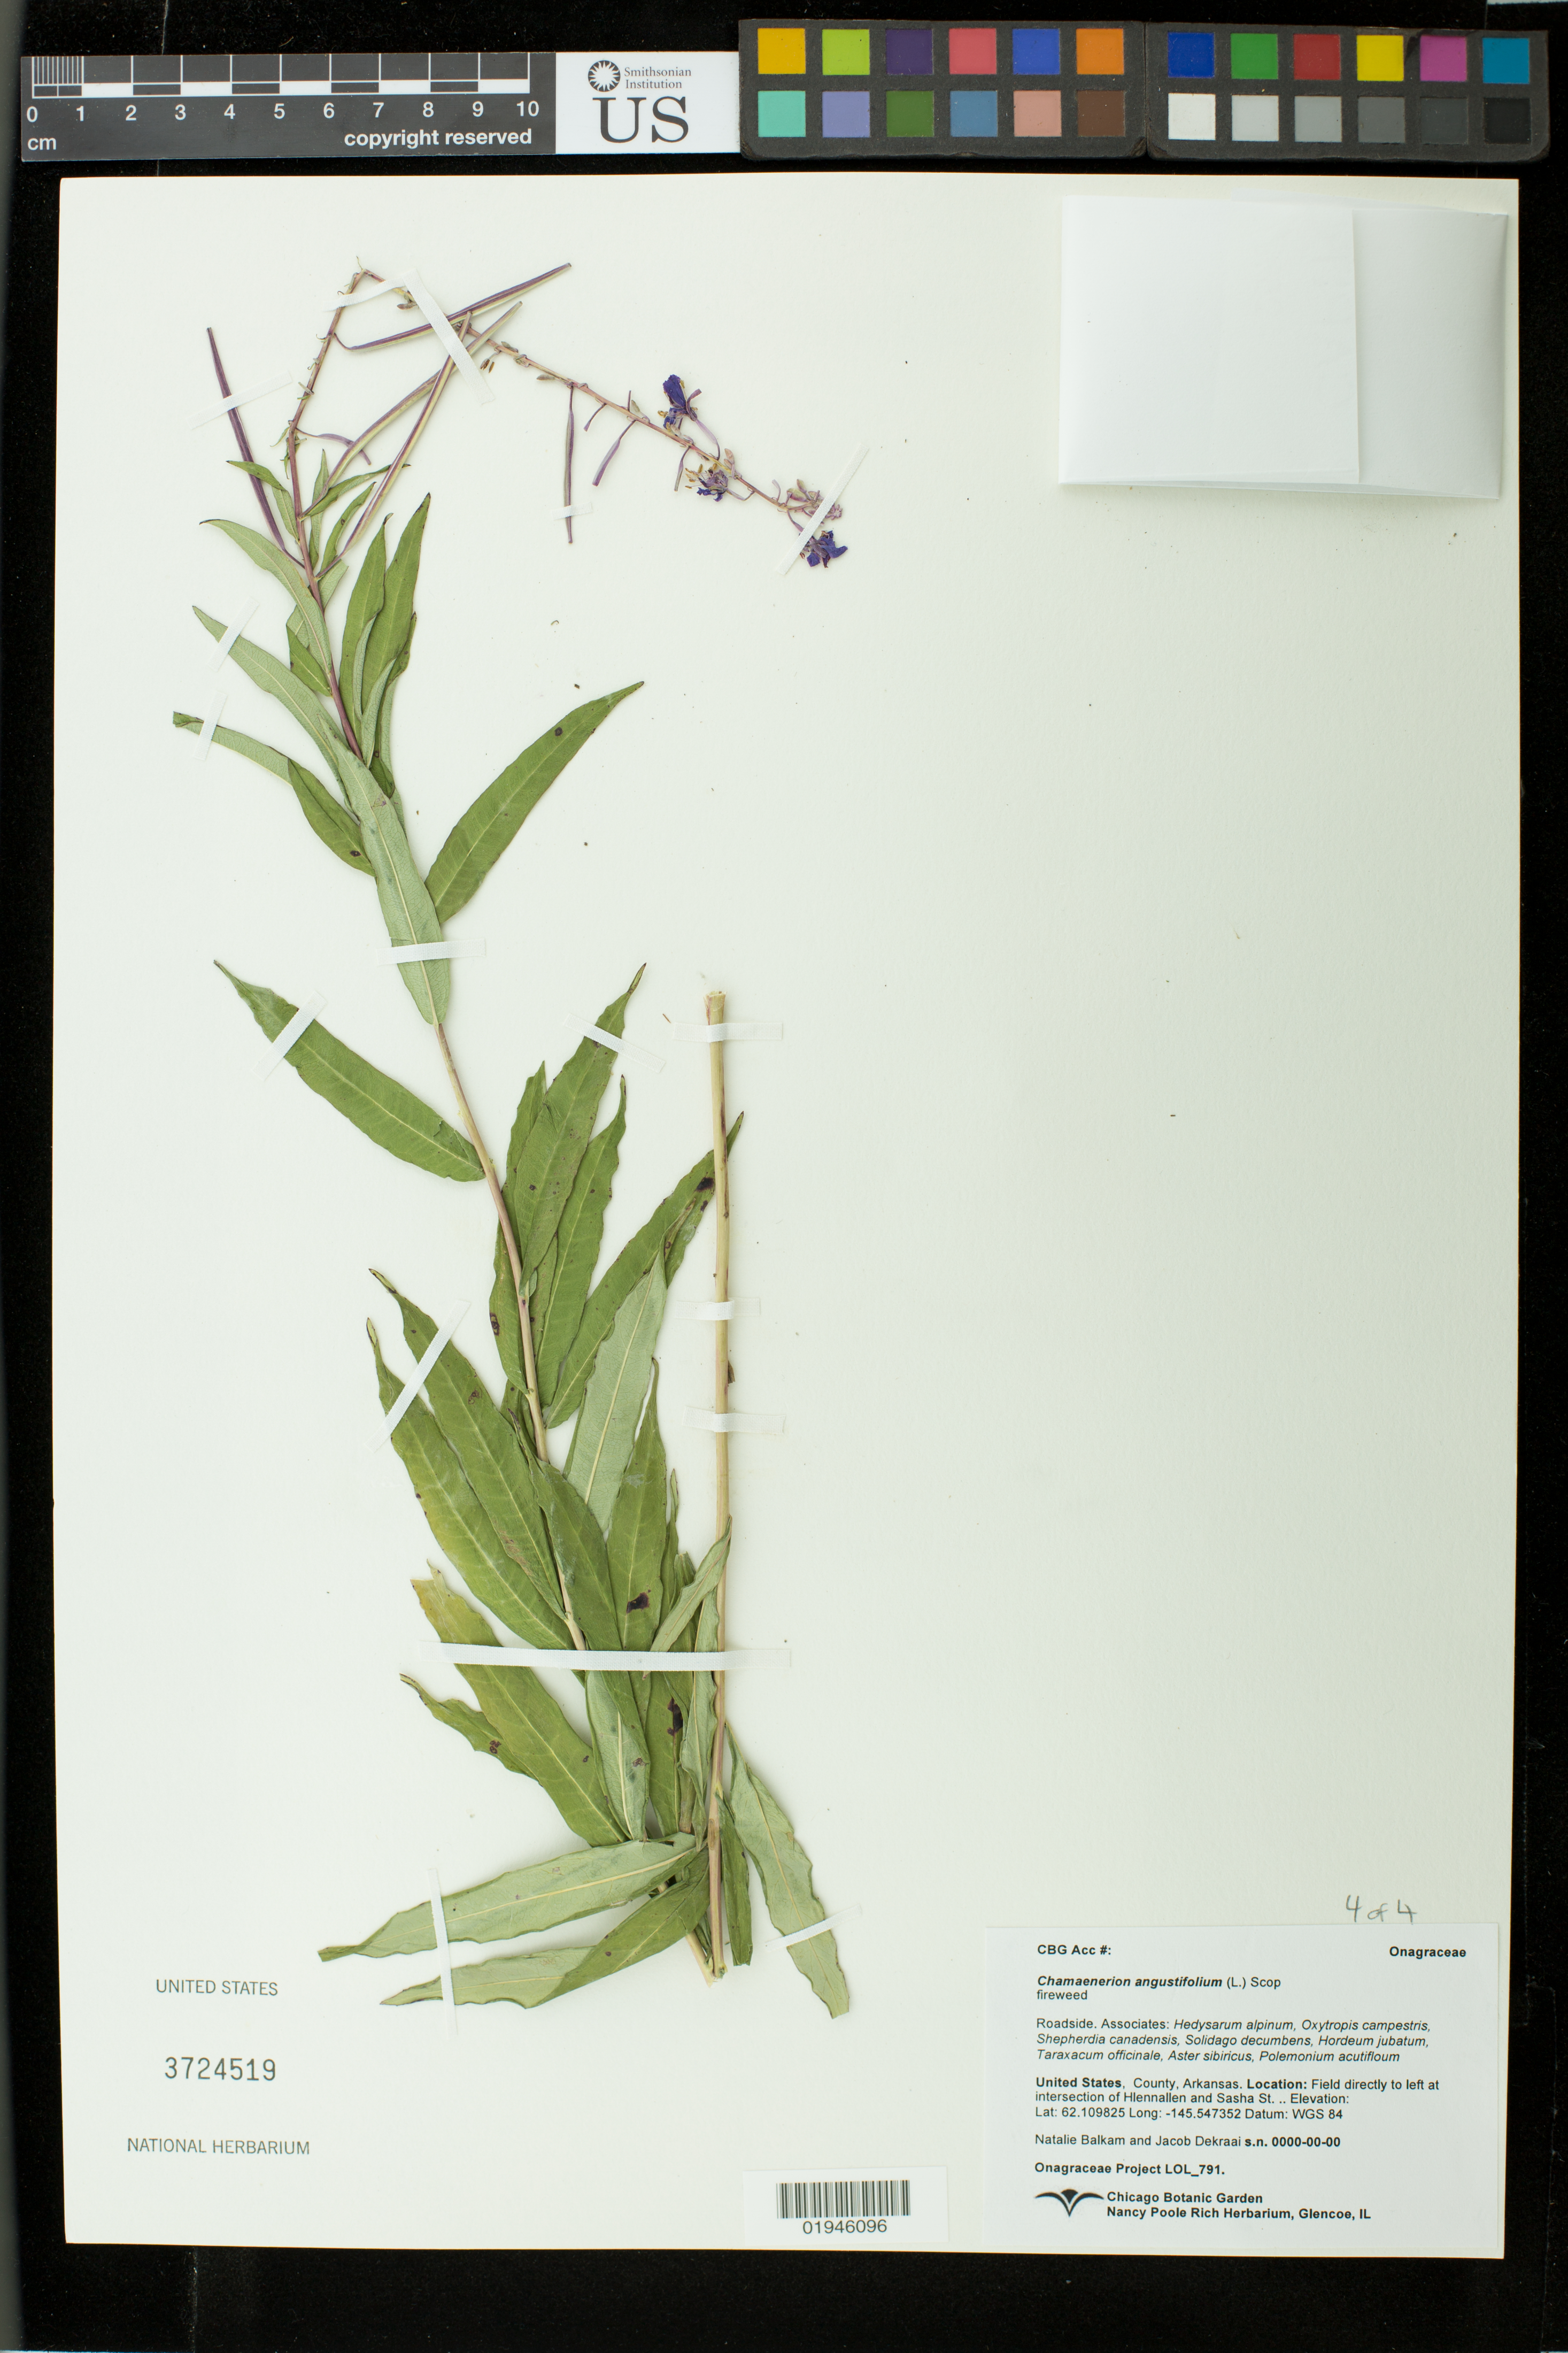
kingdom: Plantae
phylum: Tracheophyta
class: Magnoliopsida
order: Myrtales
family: Onagraceae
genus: Chamaenerion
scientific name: Chamaenerion angustifolium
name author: (L.) Scop.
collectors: N. Balkam & J. Dekraai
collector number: LOL 791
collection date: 2016-07-29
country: United States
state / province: Arkansas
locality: Field directly to left at intersection of Glennallen and Sasha St.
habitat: Roadside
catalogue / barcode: US 3724519